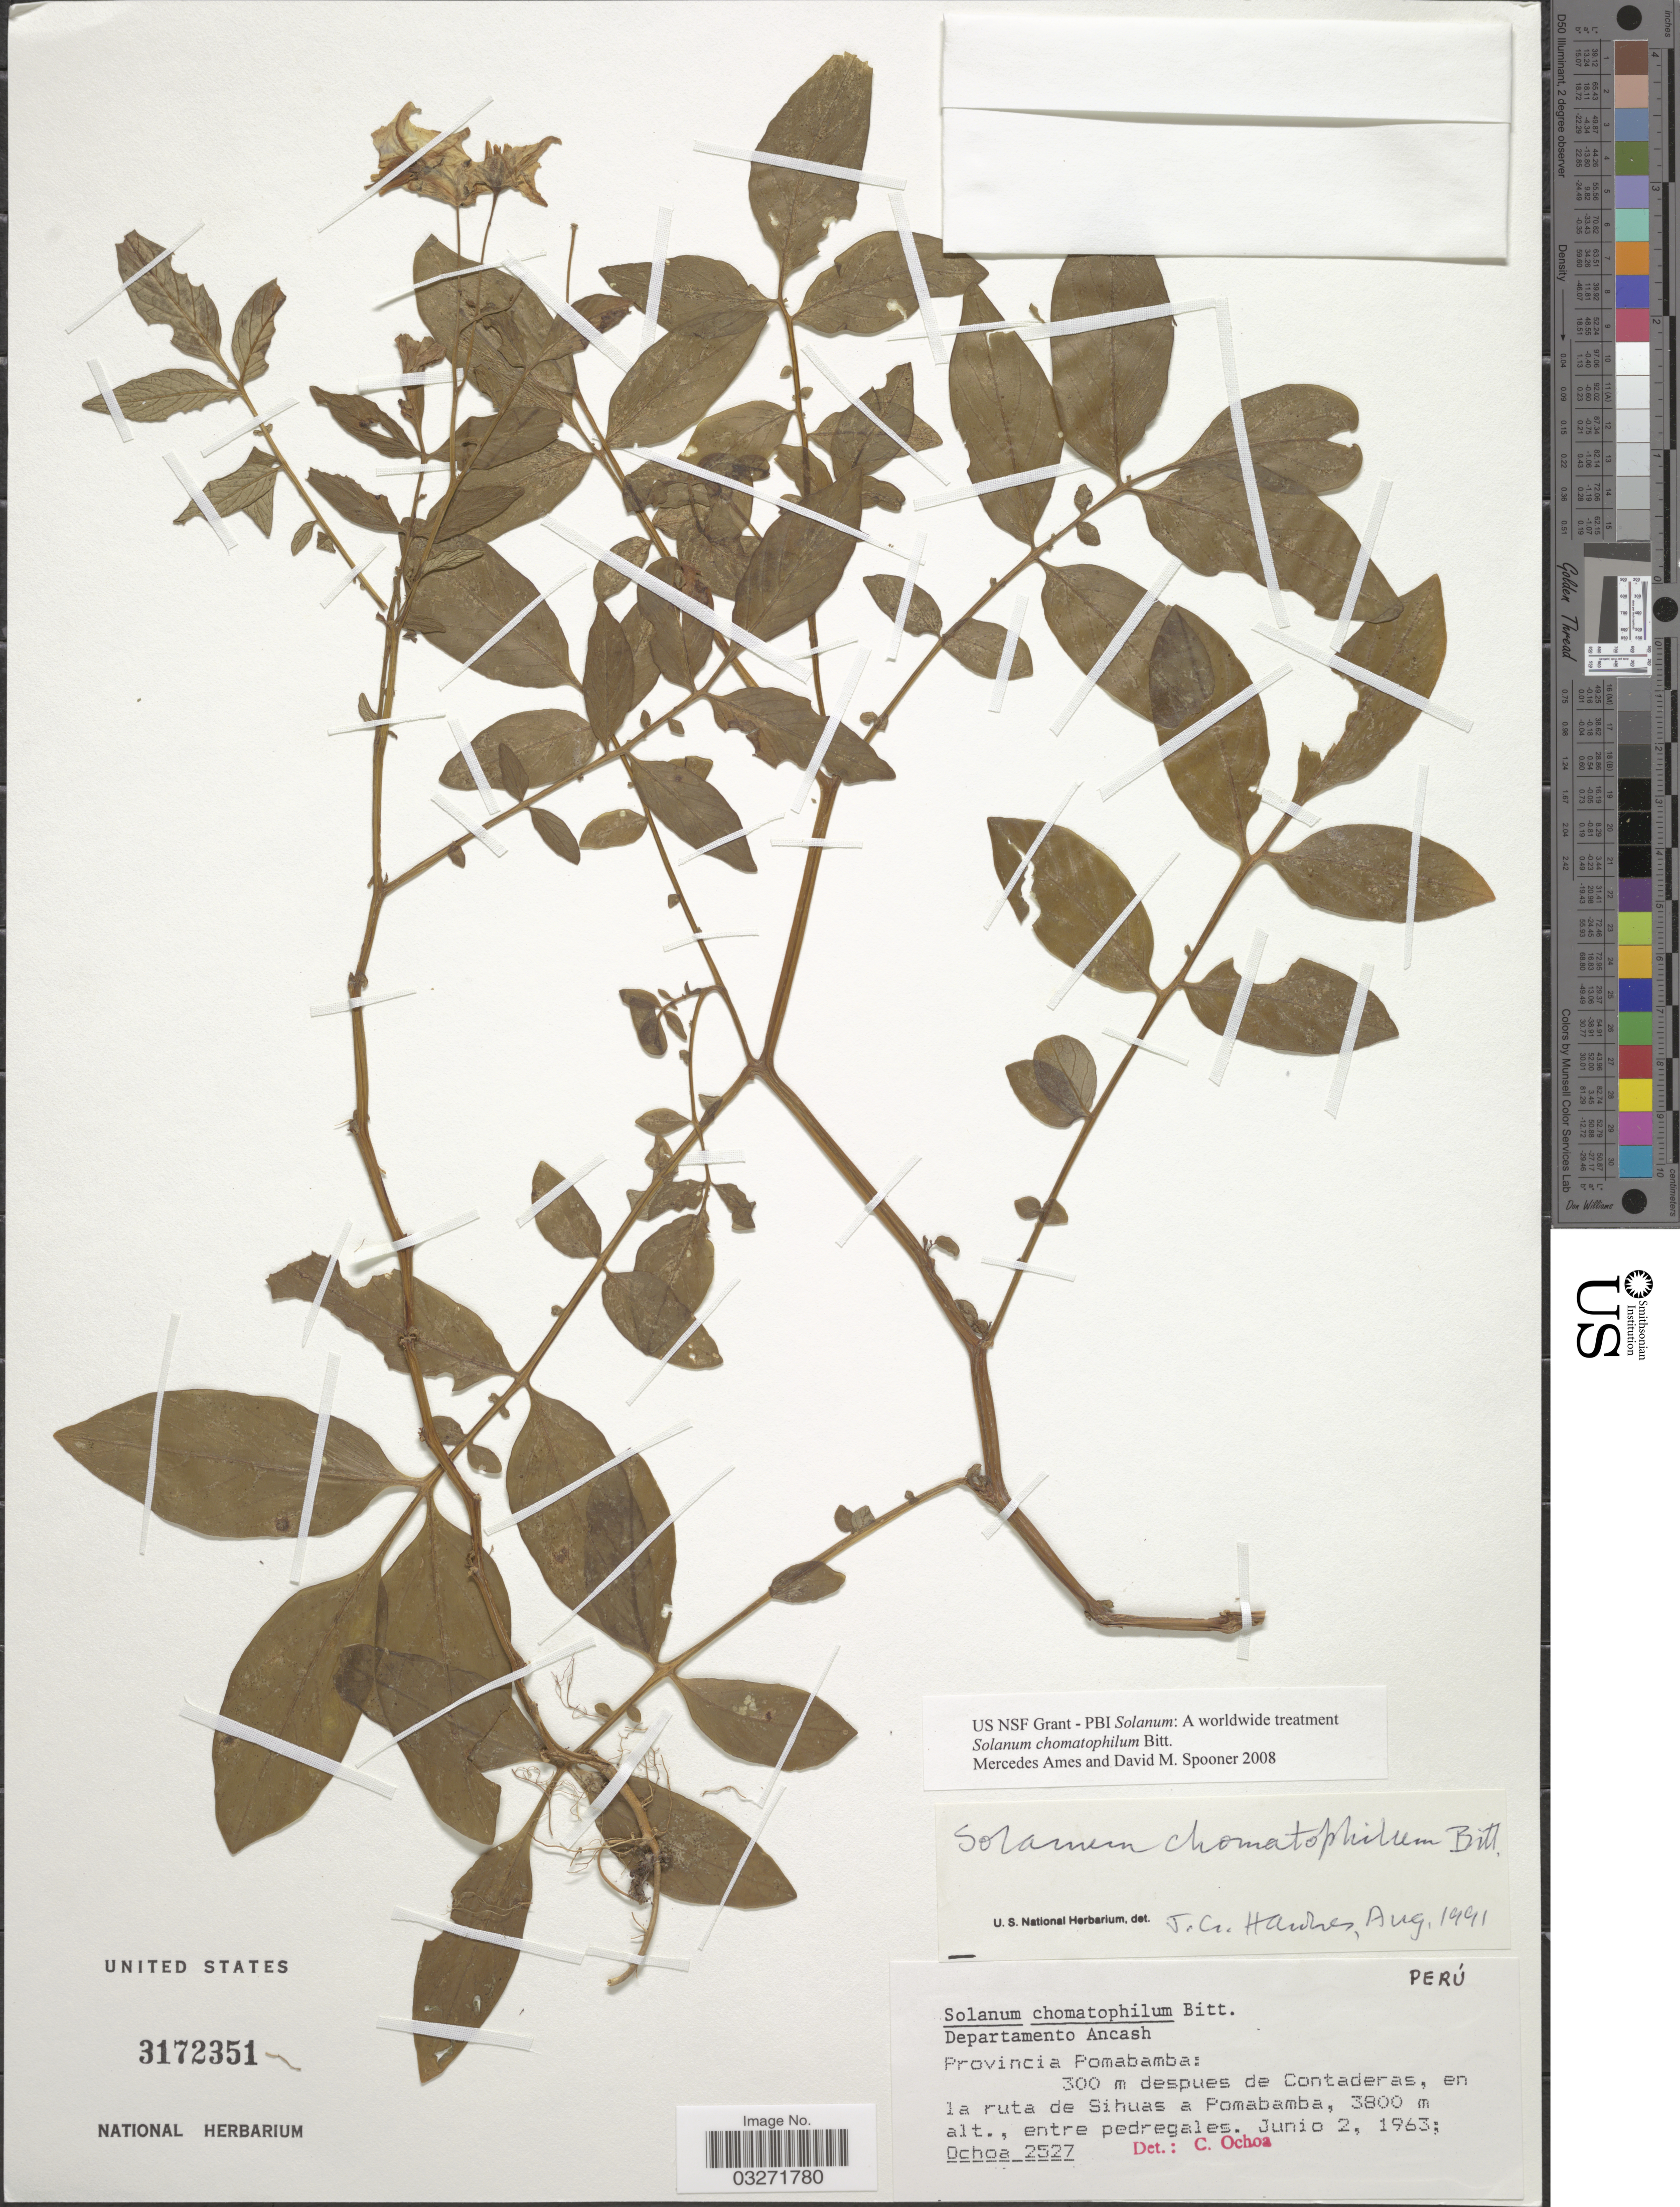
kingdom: Plantae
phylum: Tracheophyta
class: Magnoliopsida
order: Solanales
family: Solanaceae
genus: Solanum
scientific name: Solanum chomatophilum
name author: Bitter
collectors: -. Ochoa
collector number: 2527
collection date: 1963-06-02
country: Peru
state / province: Ancash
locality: Departamento Ancash. Provincia Pomabamba: 300 m despues de Contaderas, en la ruta de Sihuas a Pomabamba.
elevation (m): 3800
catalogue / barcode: US 3172351